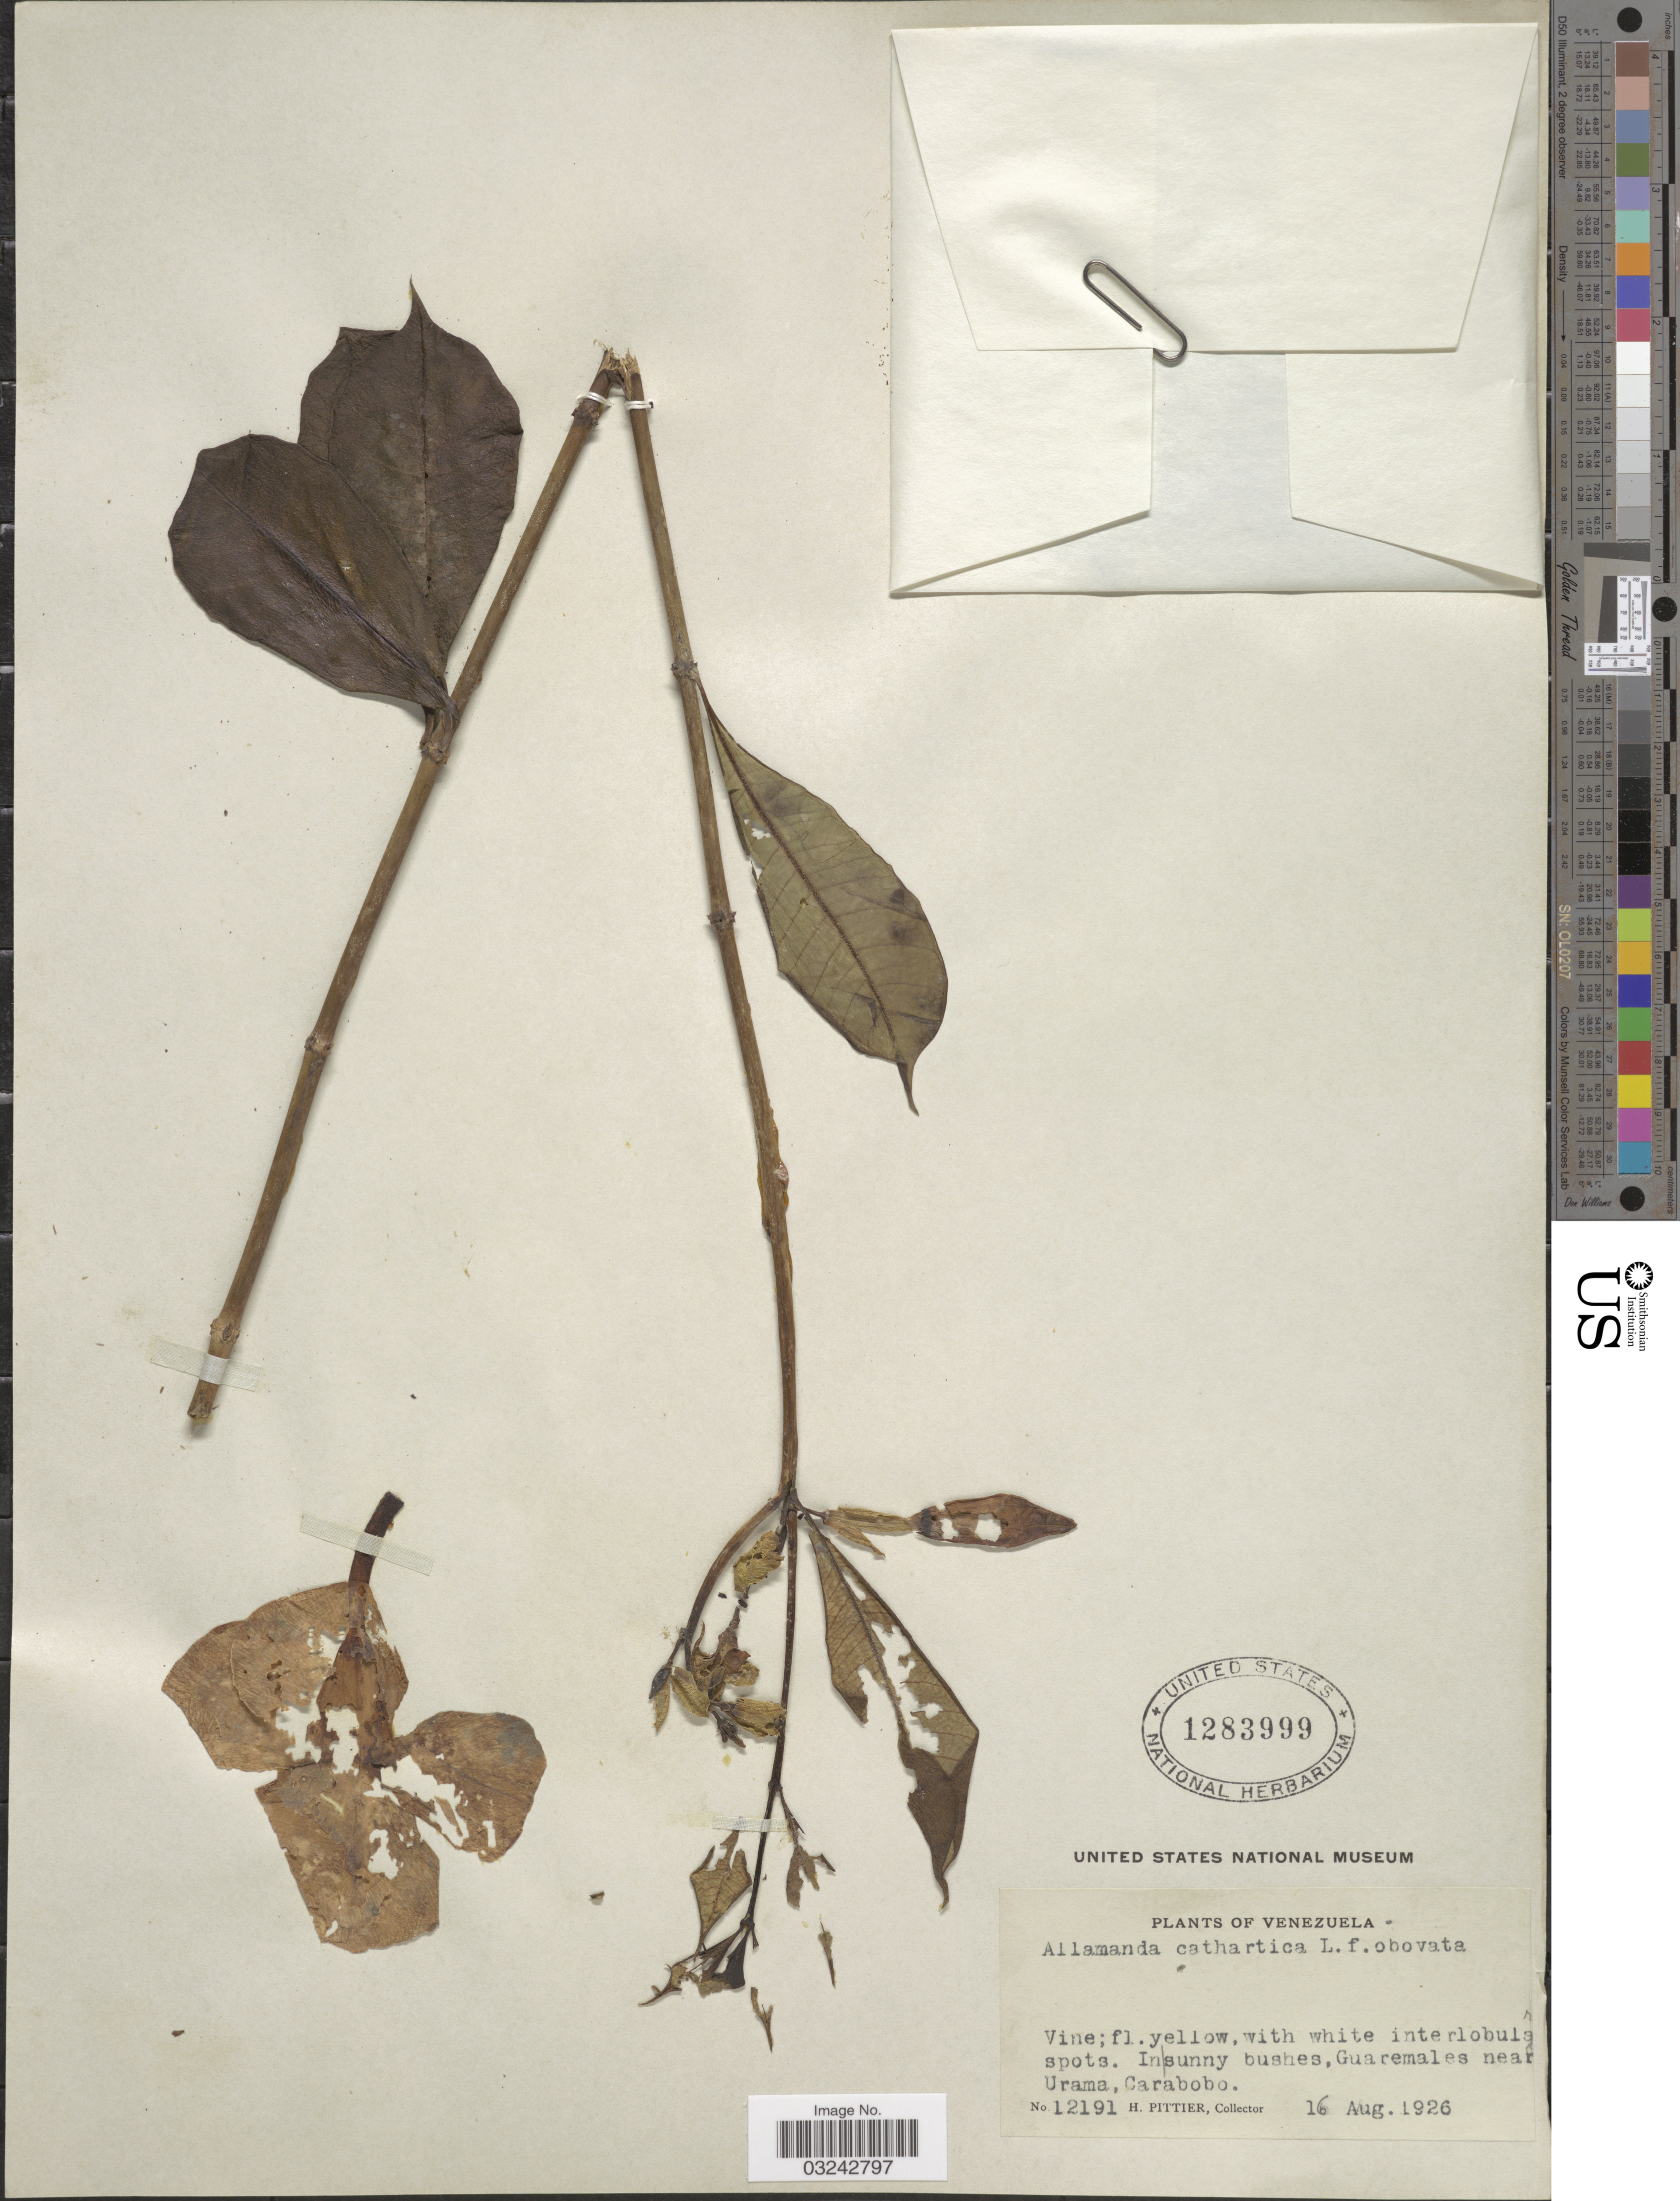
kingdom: Plantae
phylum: Tracheophyta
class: Magnoliopsida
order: Gentianales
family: Apocynaceae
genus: Allamanda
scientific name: Allamanda cathartica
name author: L.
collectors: H. F. Pittier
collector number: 12191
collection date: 1926-08-16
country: Venezuela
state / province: Carabobo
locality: Guaremales near Urama.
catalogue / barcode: US 1283999